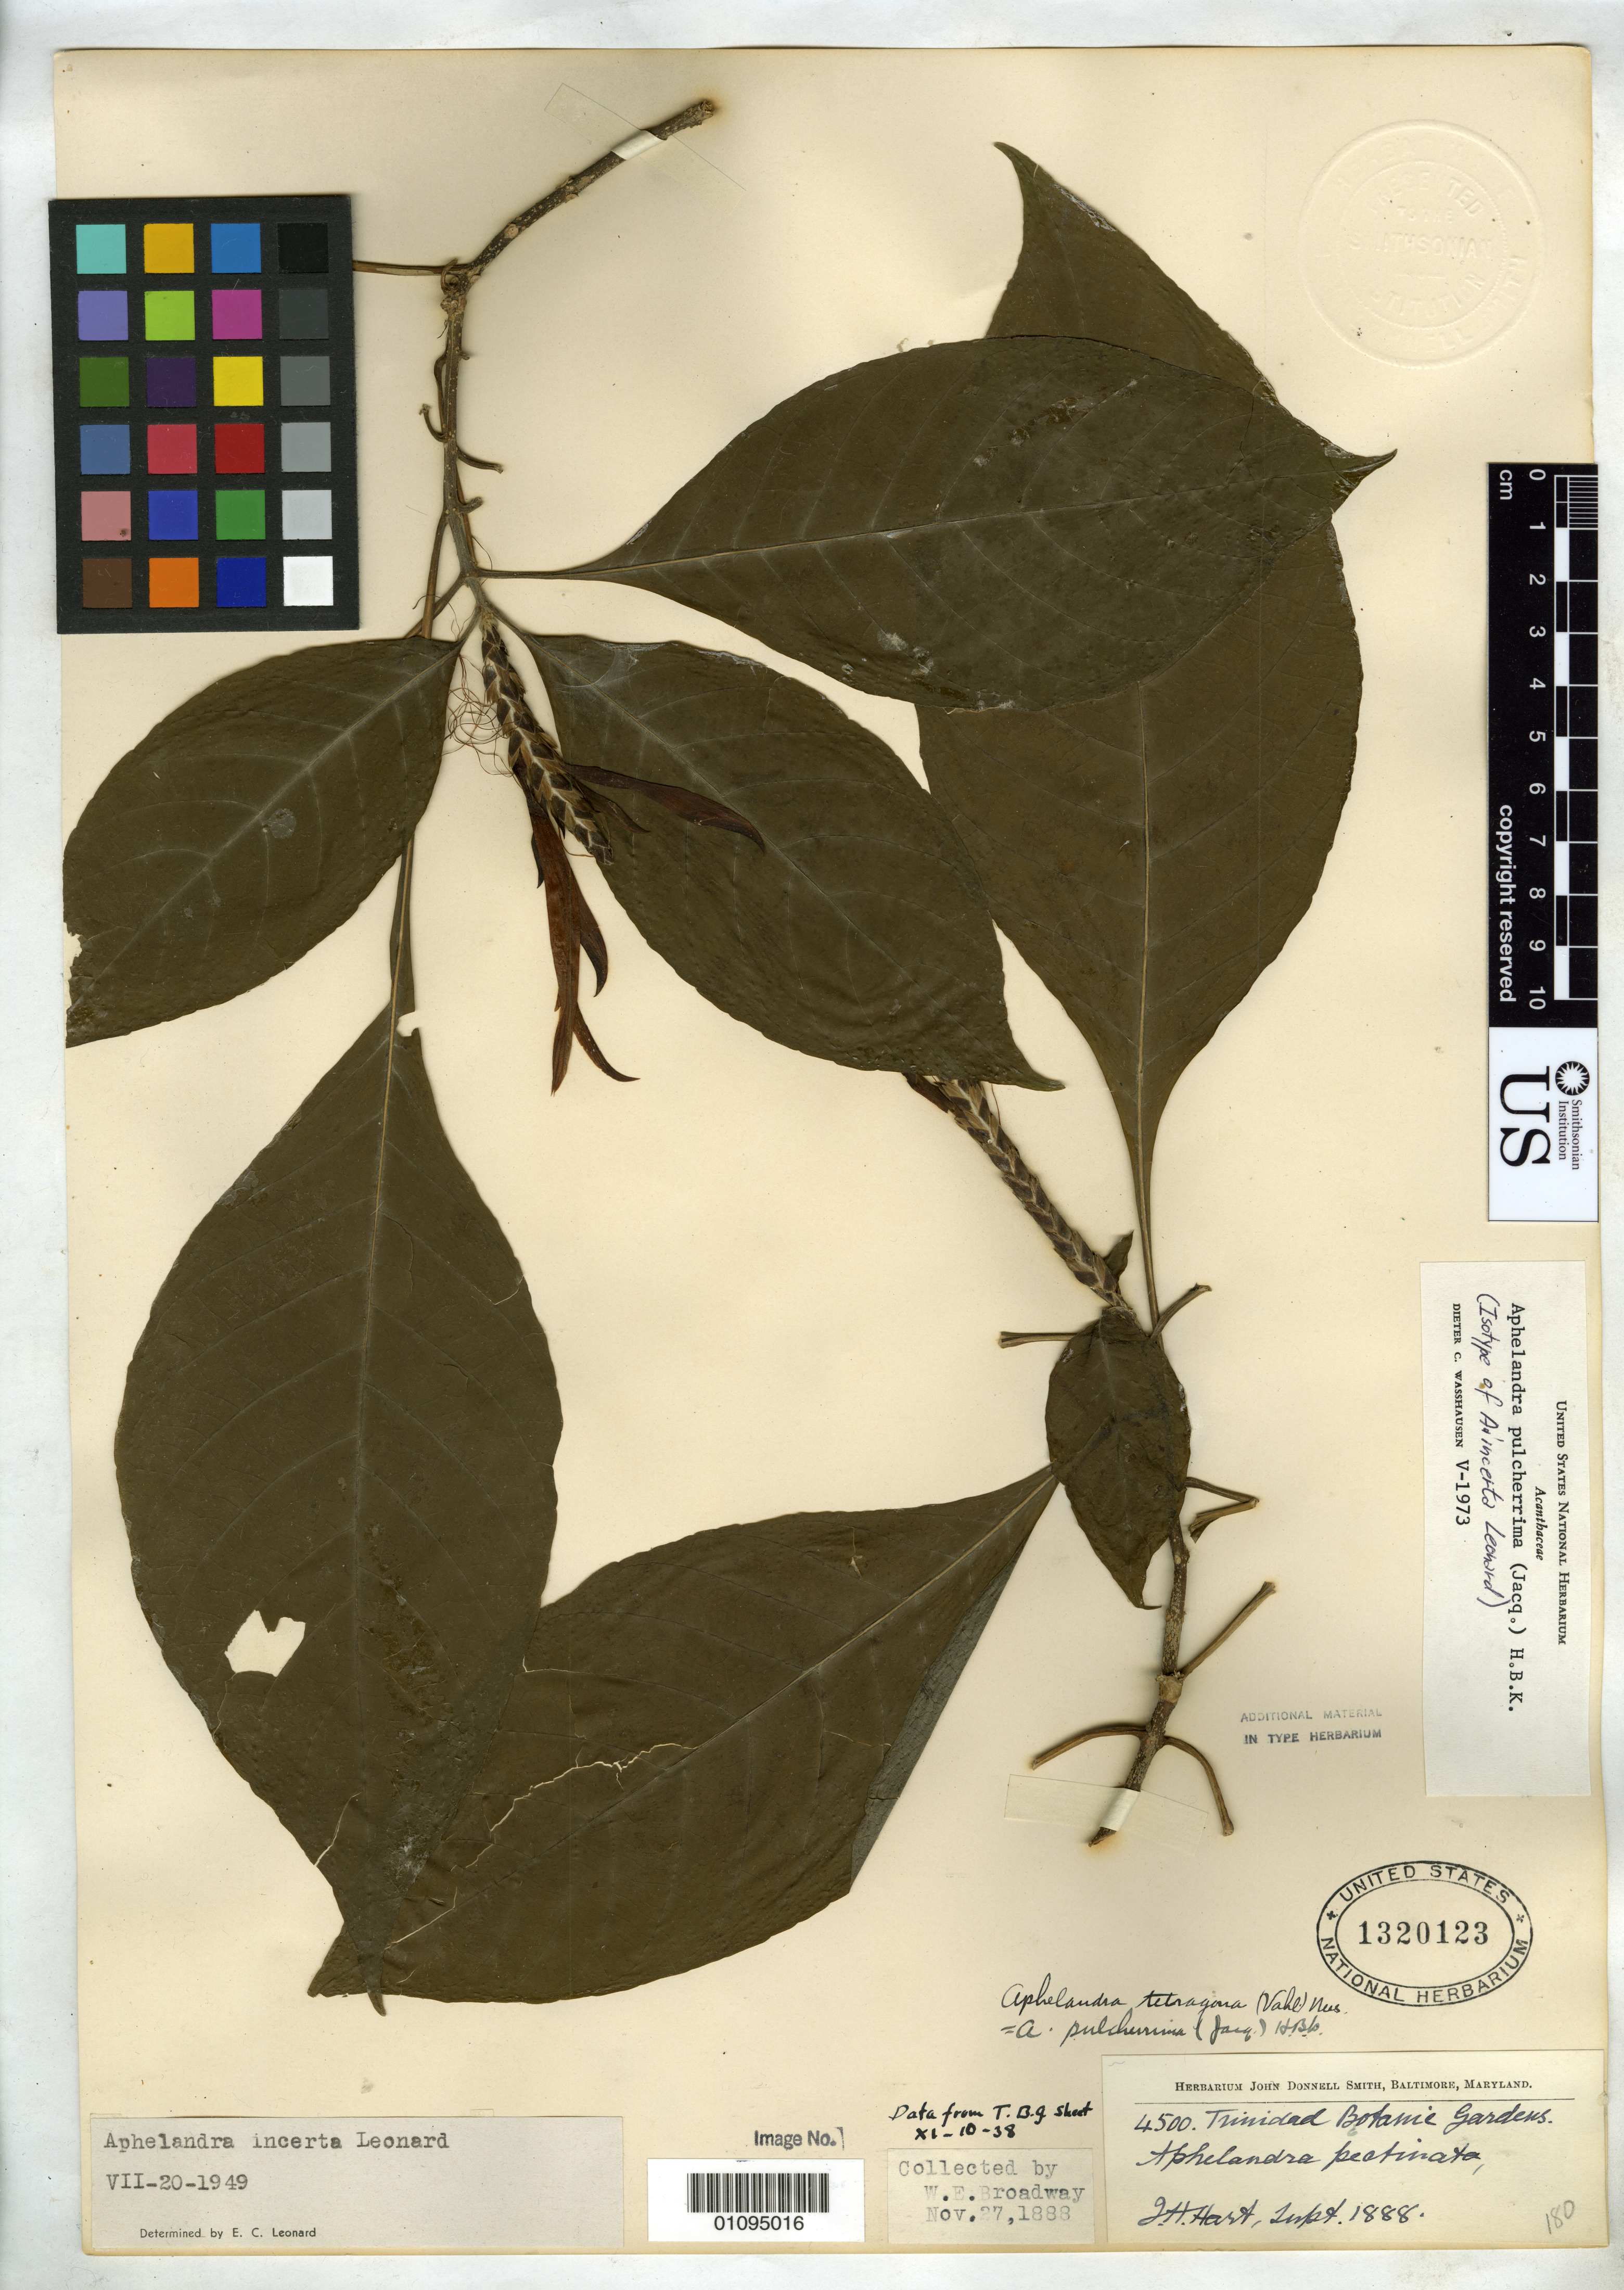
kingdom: Plantae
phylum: Tracheophyta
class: Magnoliopsida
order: Lamiales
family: Acanthaceae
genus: Aphelandra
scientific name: Aphelandra incerta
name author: Leonard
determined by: Leonard, Emery C., (US)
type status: Isotype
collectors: W. E. Broadway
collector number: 4500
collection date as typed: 27 Nov 1888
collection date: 1888-11-27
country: Trinidad and Tobago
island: Trinidad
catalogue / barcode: US 1320123